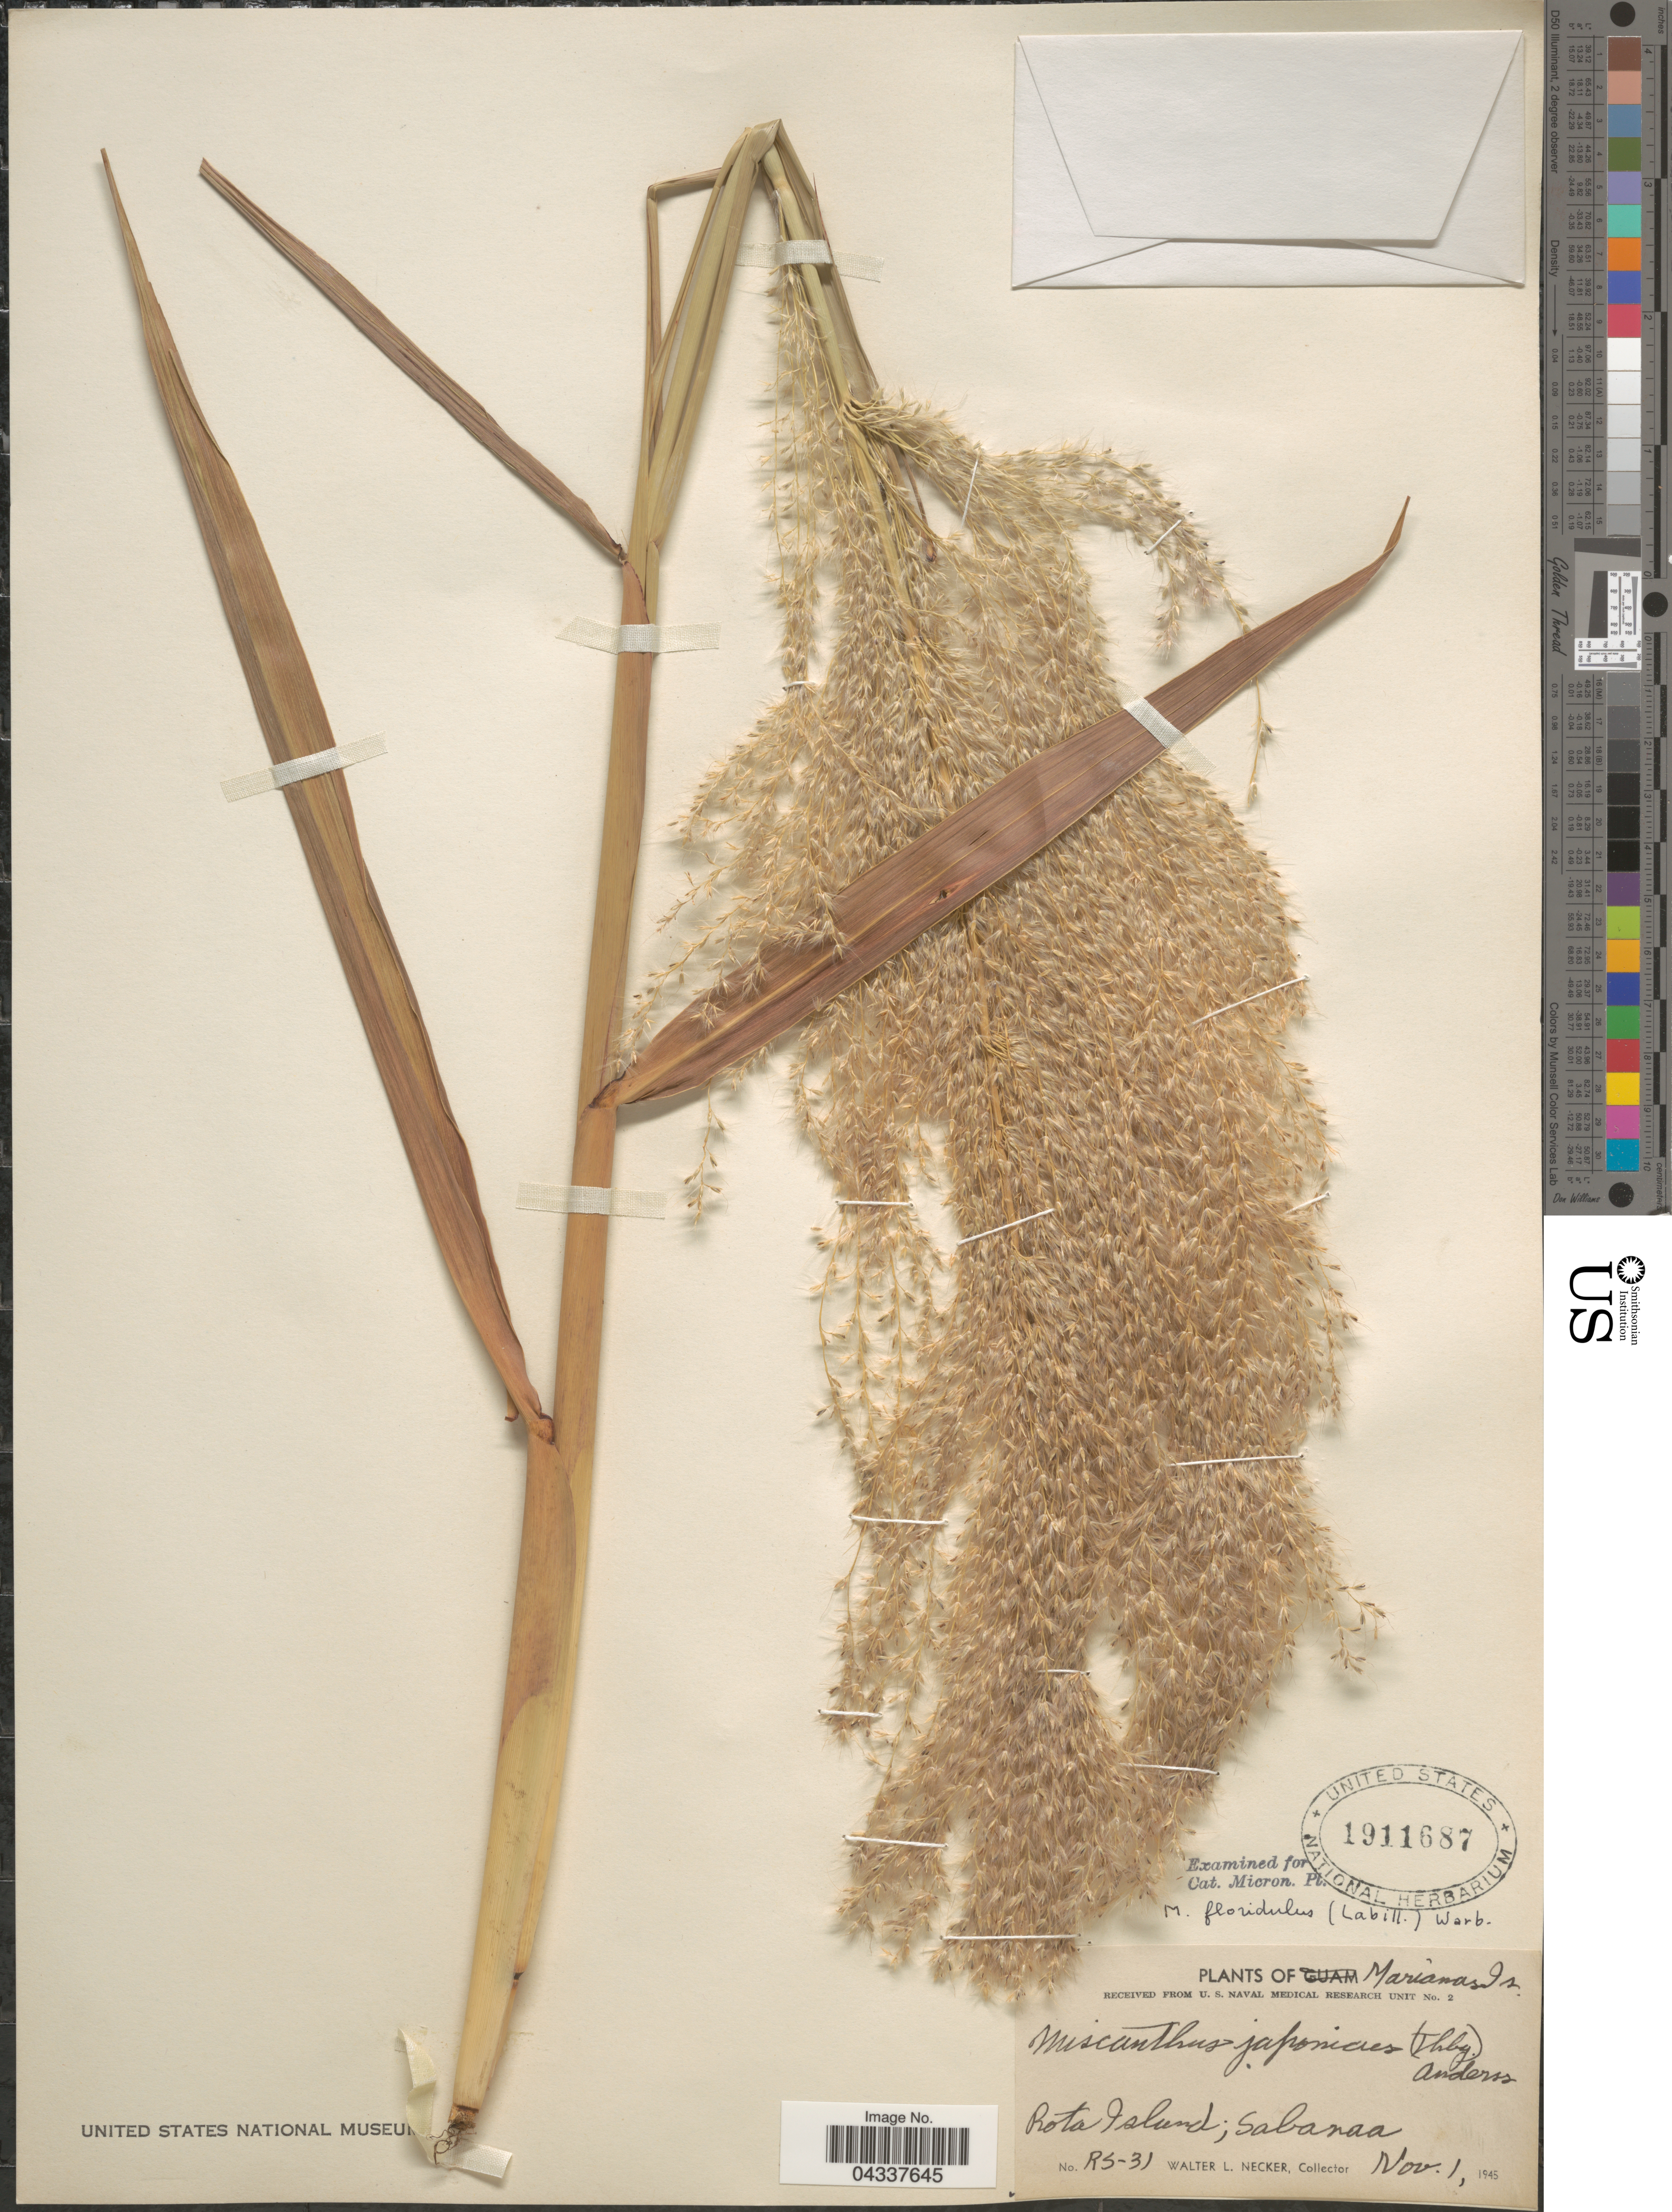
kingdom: Plantae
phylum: Tracheophyta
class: Liliopsida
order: Poales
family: Poaceae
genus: Miscanthus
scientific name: Miscanthus floridulus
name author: (Labill.) Warb.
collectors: W. L. Necker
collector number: RS-31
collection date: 1945-11-01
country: Northern Mariana Islands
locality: Mariana Is. Rota Island; Sabanaa.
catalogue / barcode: US 1911687